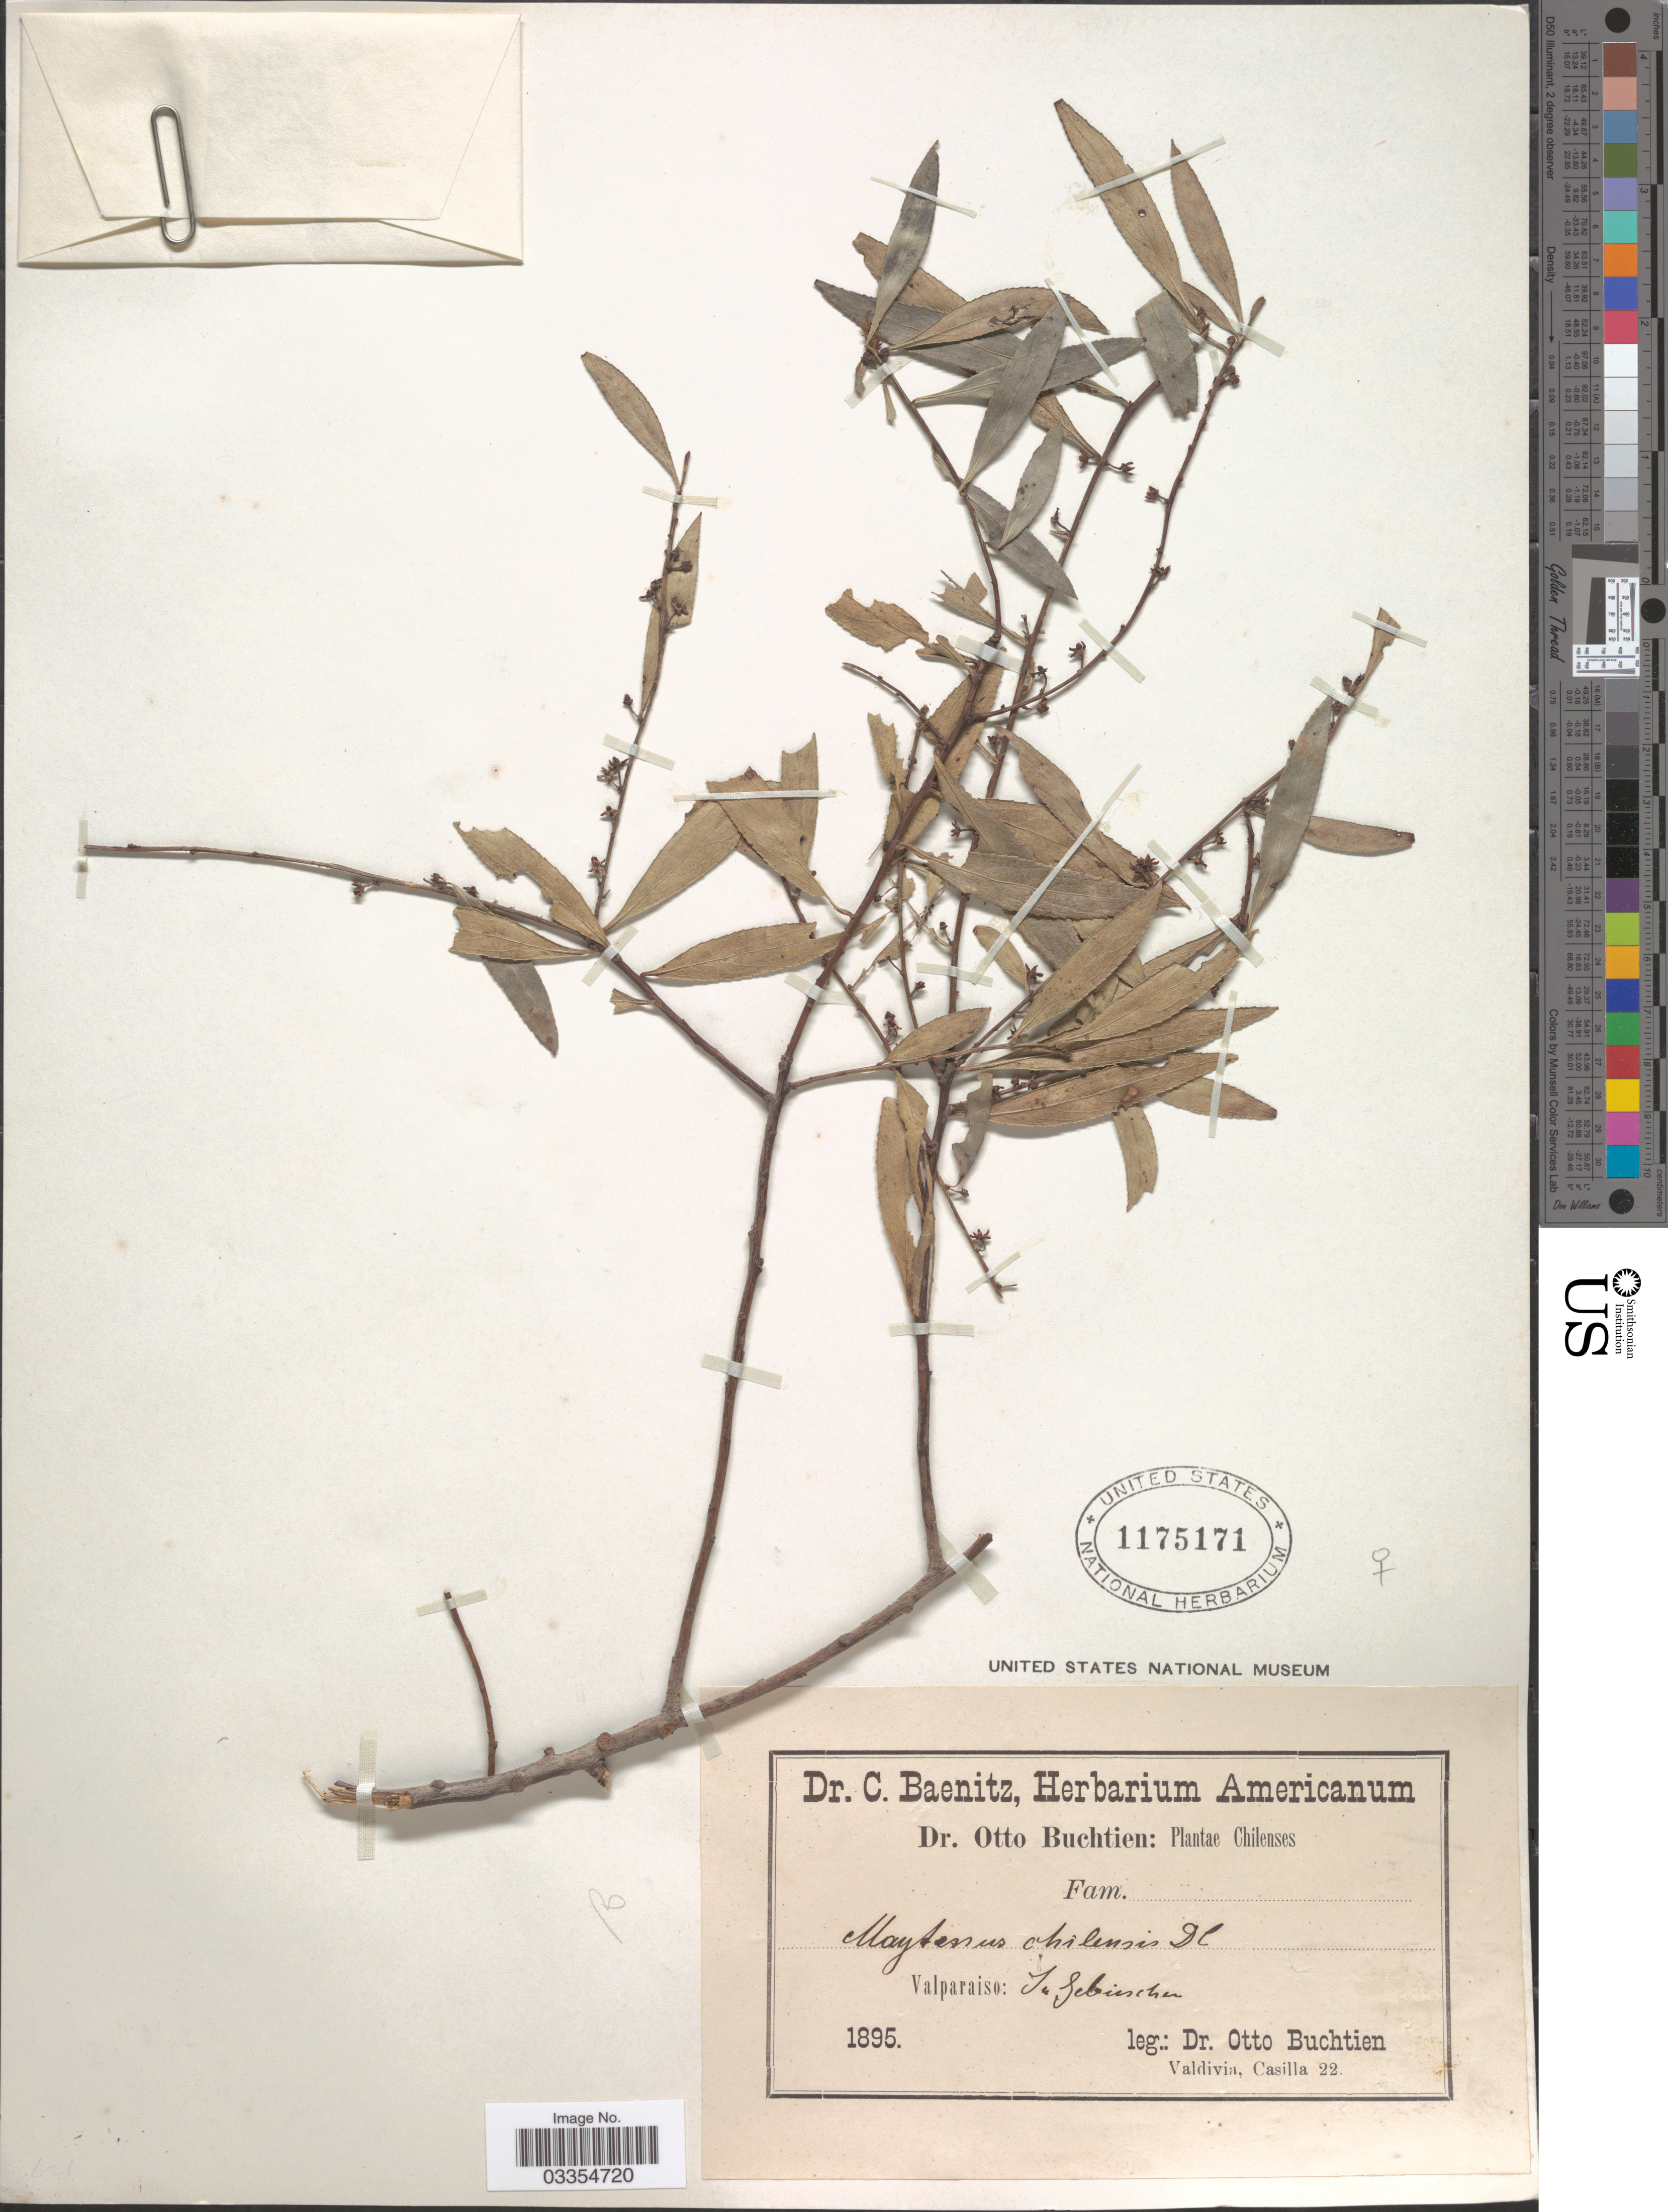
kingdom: Plantae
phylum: Tracheophyta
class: Magnoliopsida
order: Celastrales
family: Celastraceae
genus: Maytenus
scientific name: Maytenus boaria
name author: Molina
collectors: O. Buchtien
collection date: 1895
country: Chile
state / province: Valparaíso (V)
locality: In gebuschen.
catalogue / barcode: US 1175171